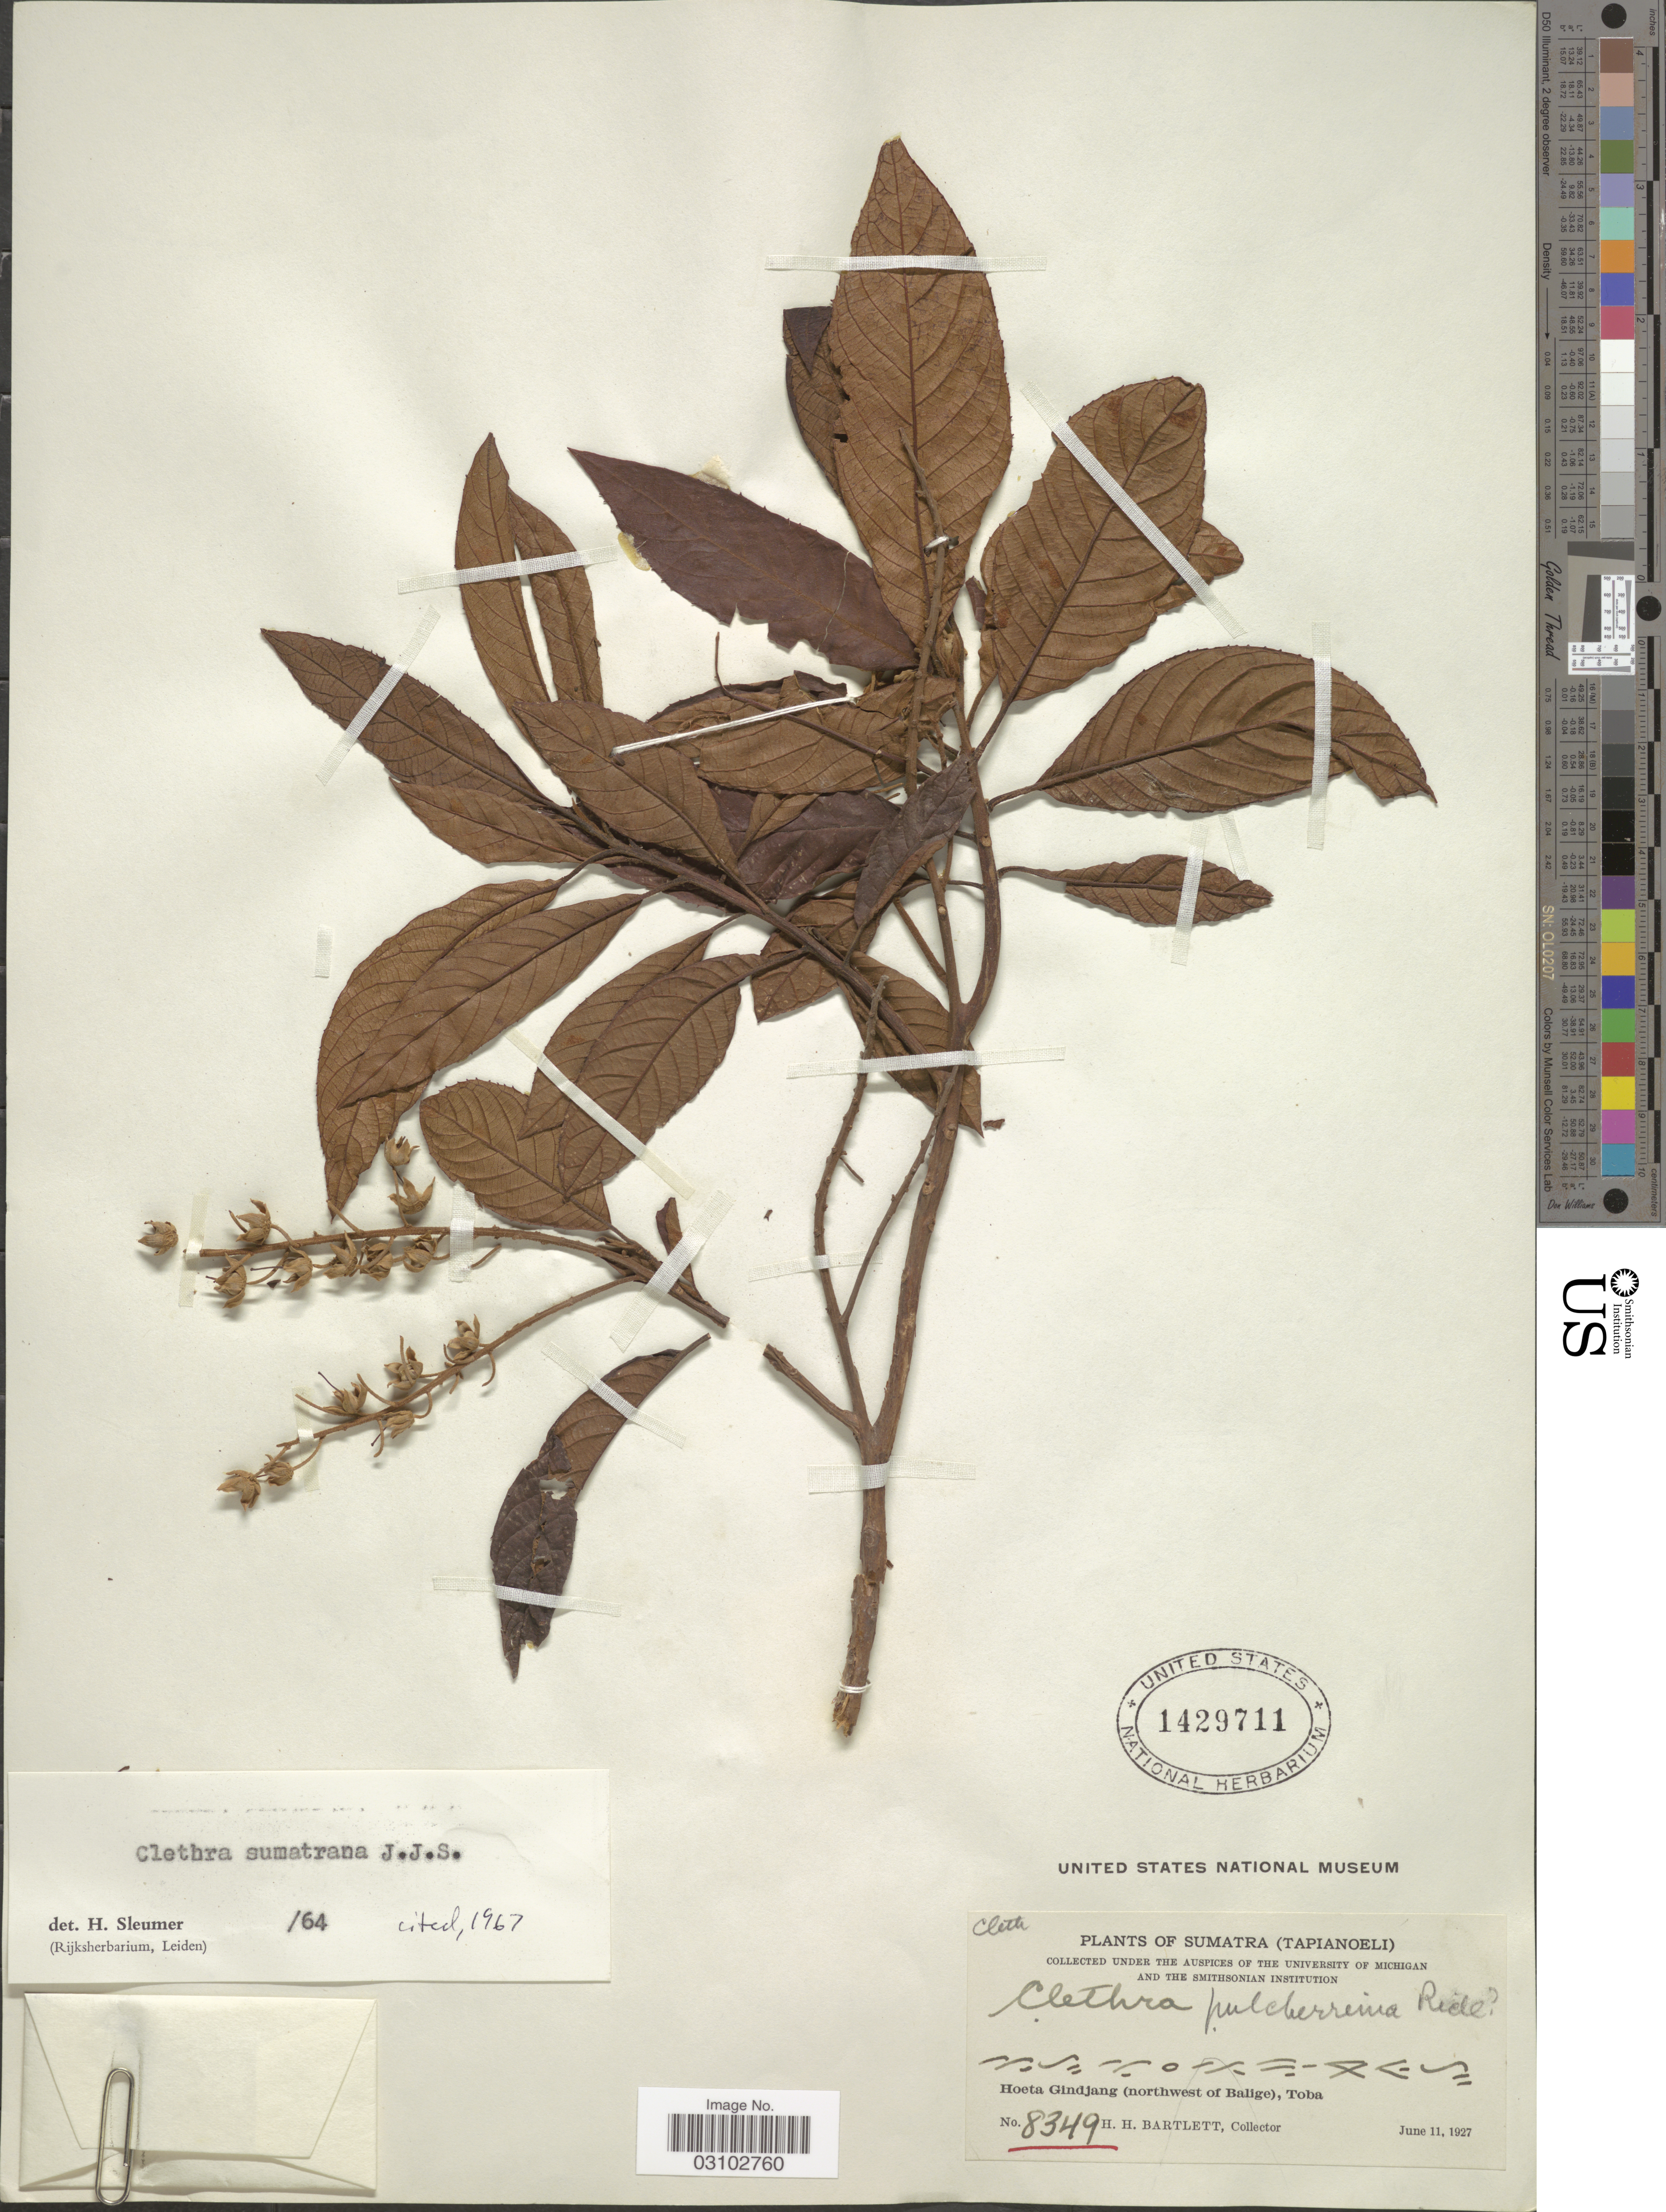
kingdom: Plantae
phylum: Tracheophyta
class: Magnoliopsida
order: Ericales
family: Clethraceae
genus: Clethra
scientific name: Clethra sumatrana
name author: J.J. Sm.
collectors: H. H. Bartlett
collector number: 8349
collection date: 1927-06-11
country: Indonesia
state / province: Sumatra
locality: (Tapianoeli). Hoeta Gindjang (northwest of Balige), Toba.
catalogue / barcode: US 1429711